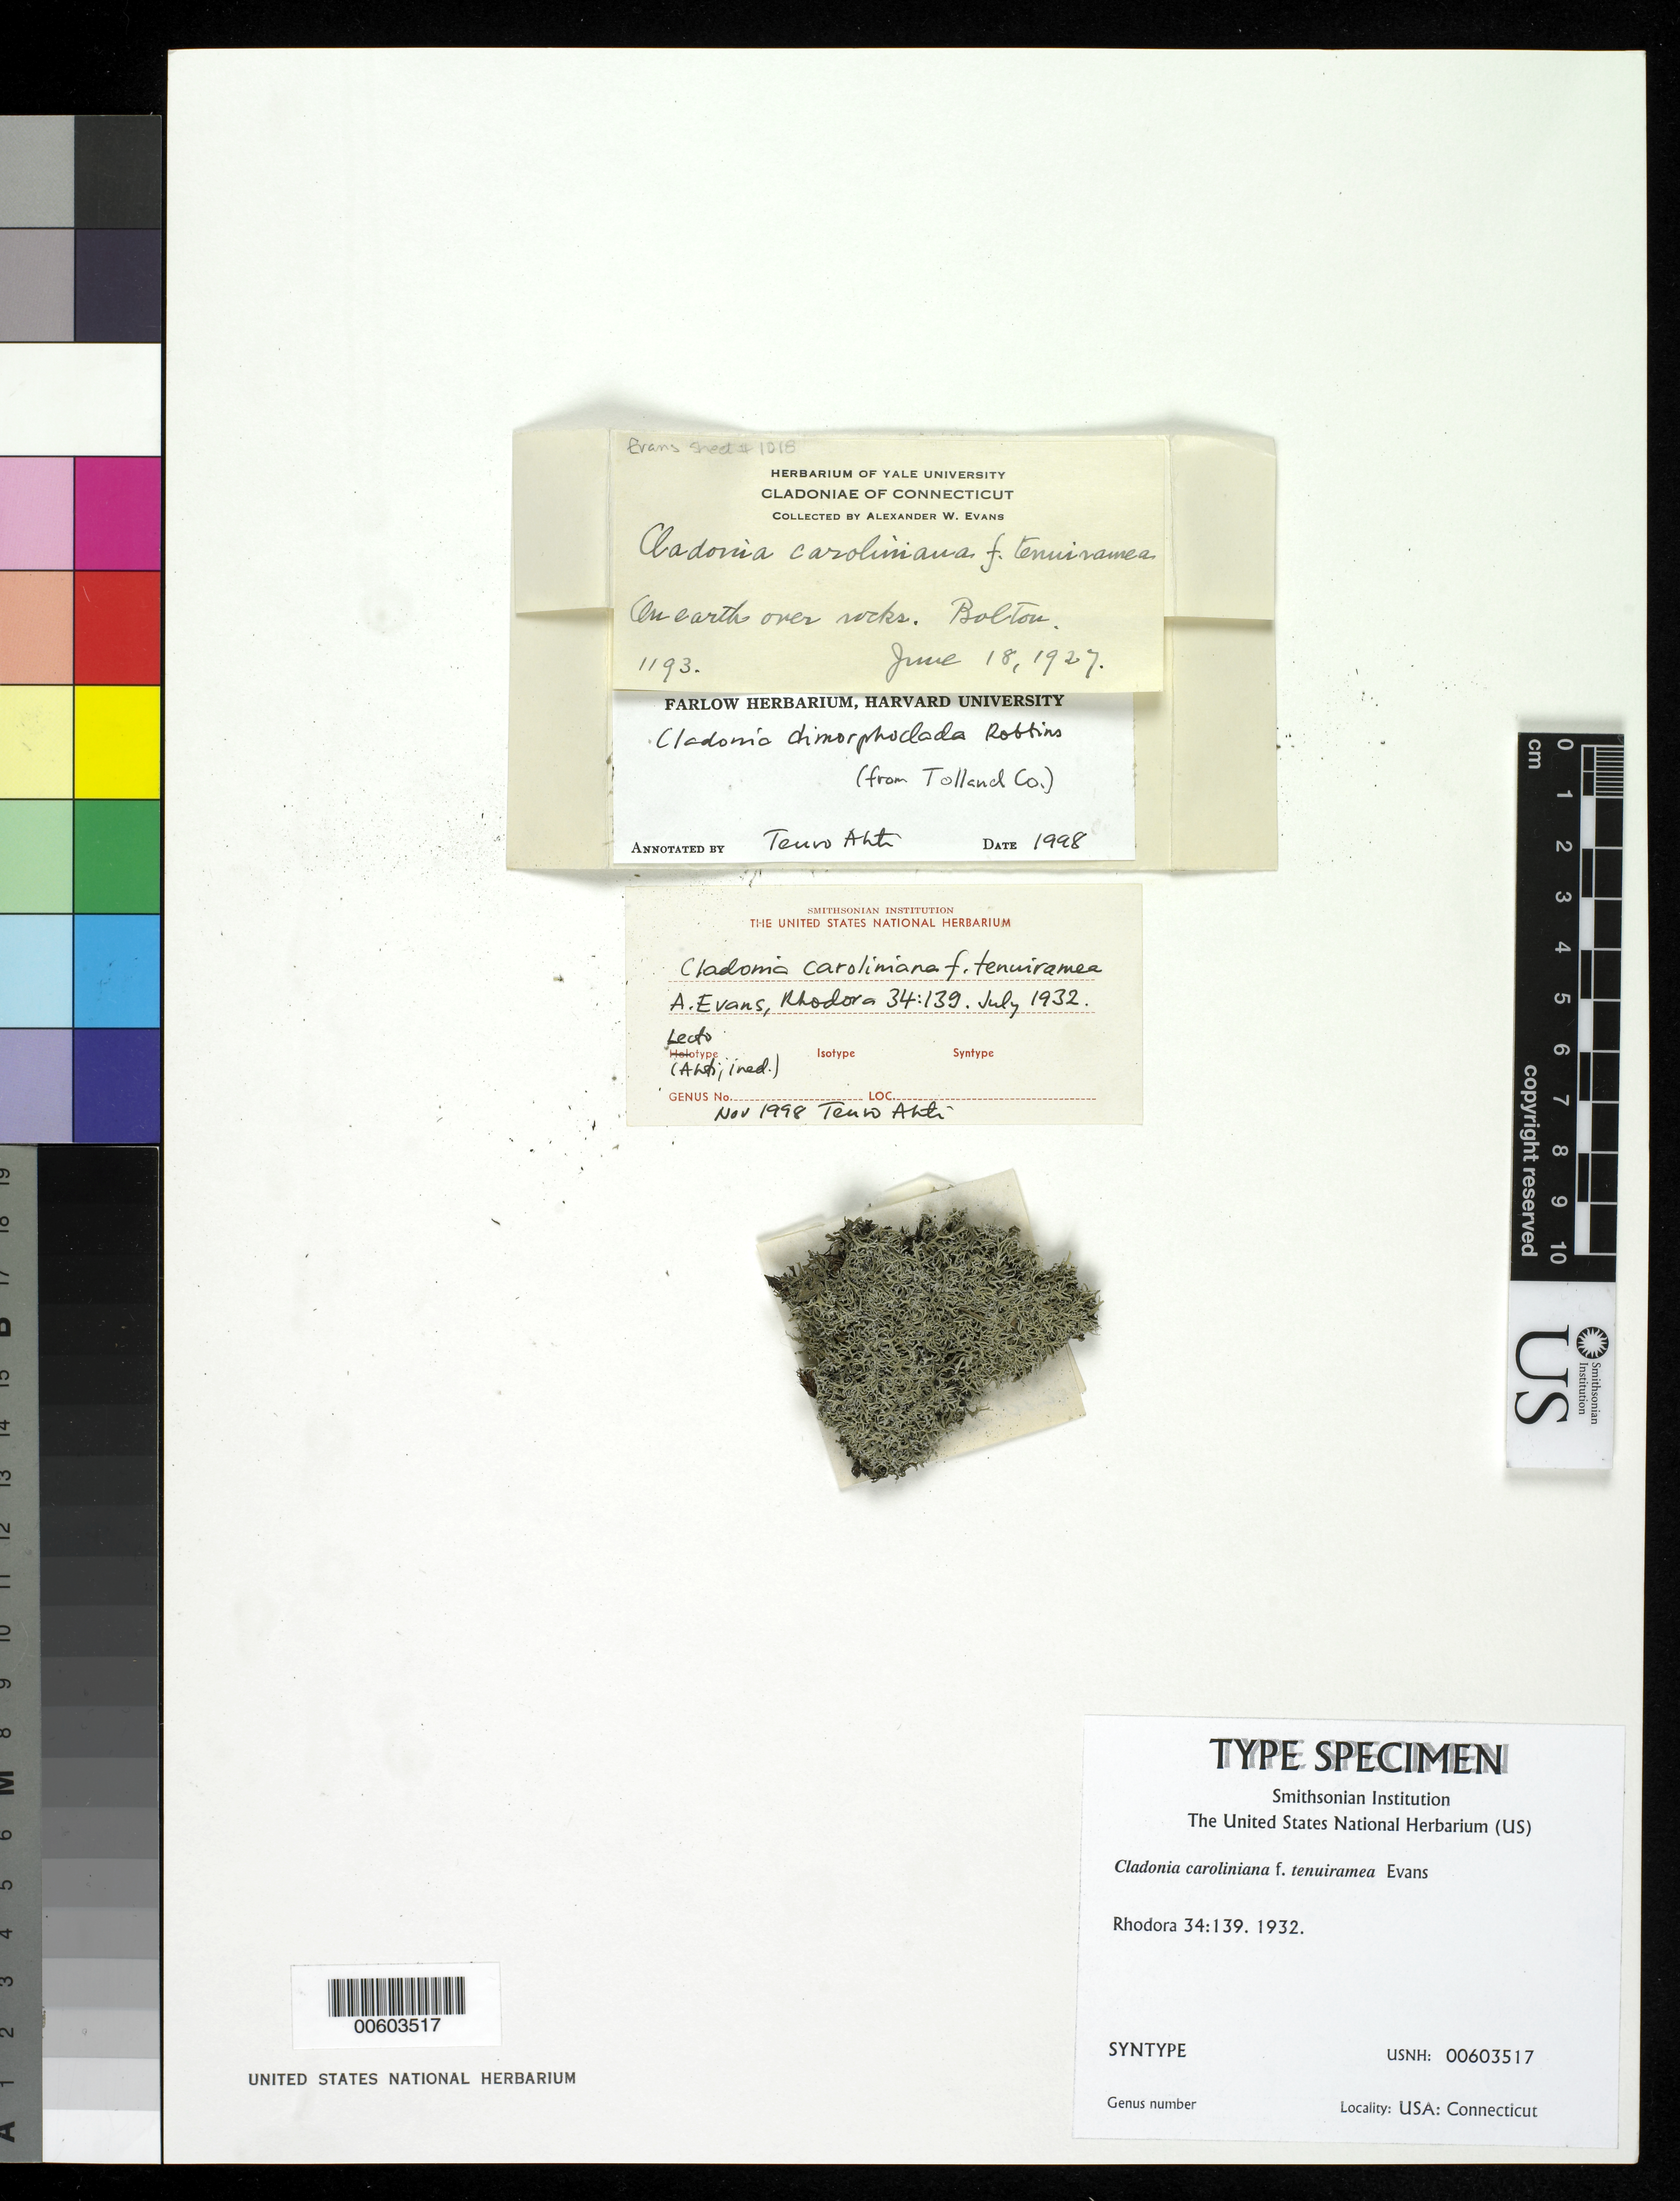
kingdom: Fungi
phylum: Ascomycota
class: Lecanoromycetes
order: Lecanorales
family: Cladoniaceae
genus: Cladonia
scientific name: Cladonia caroliniana f. tenuiramea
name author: A. Evans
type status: Syntype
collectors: A. W. Evans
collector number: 1193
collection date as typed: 18 Jun 1927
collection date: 1927-06-18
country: United States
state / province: Connecticut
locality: Bolton.